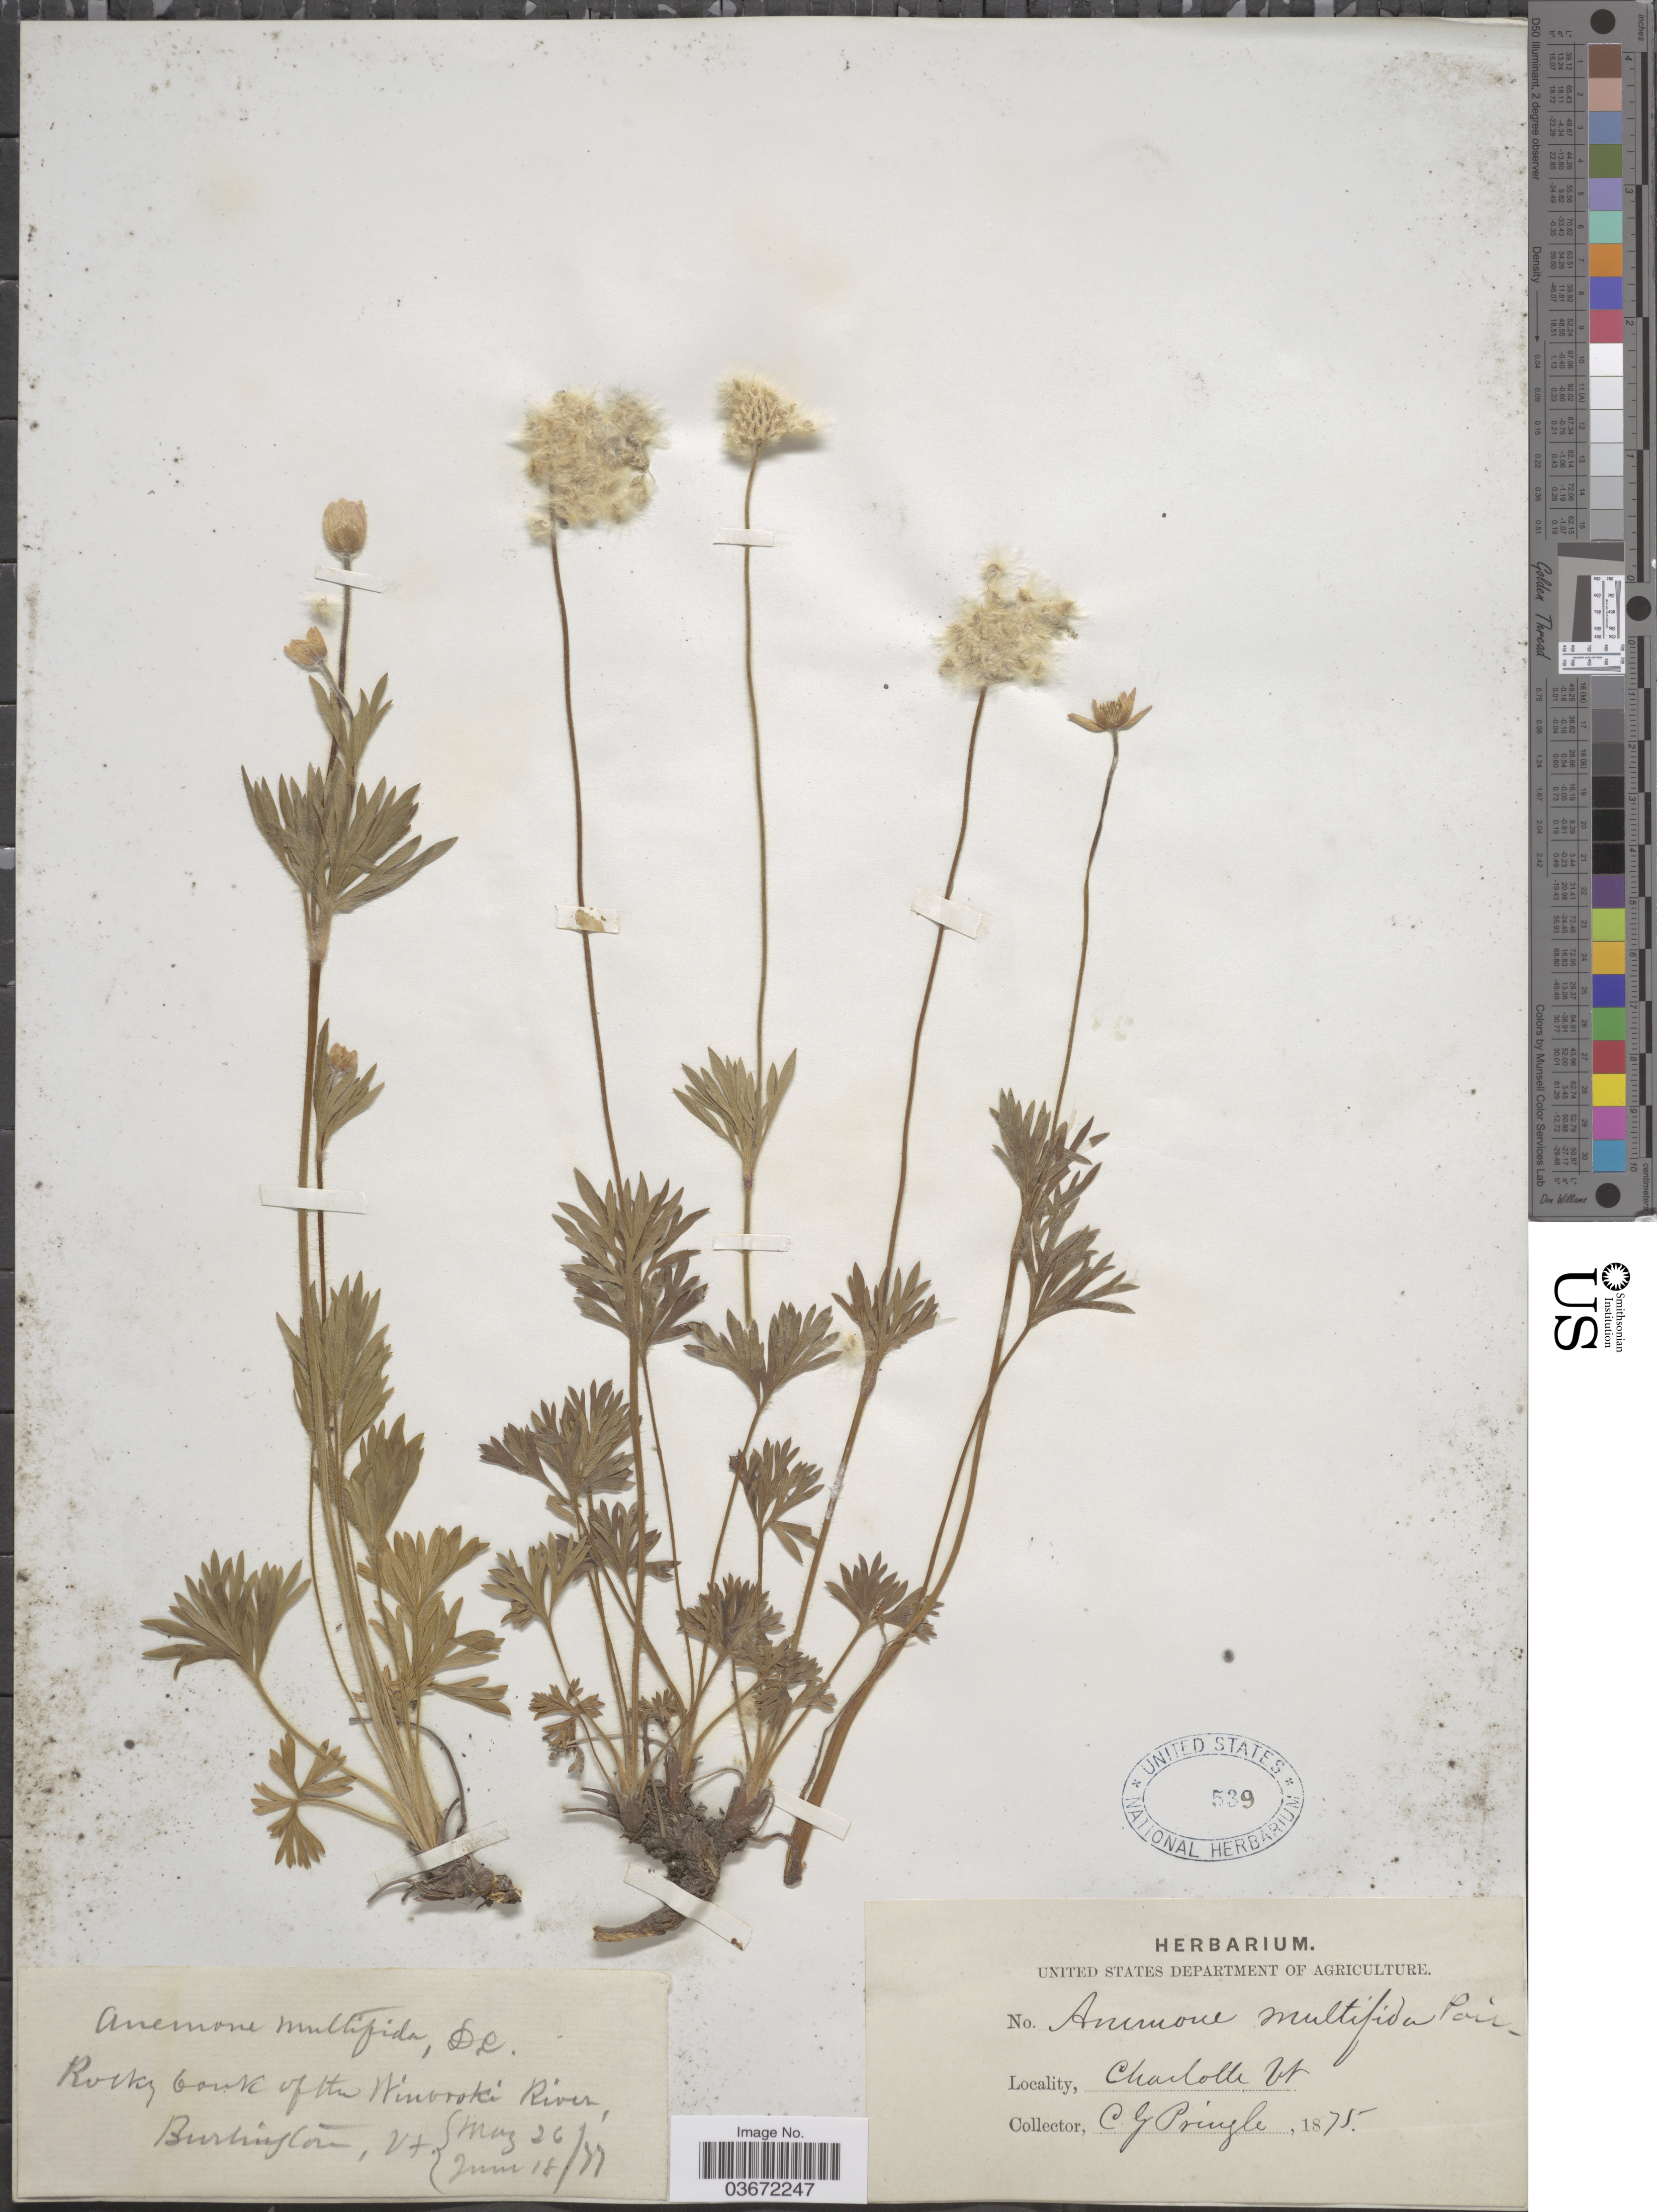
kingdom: Plantae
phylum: Tracheophyta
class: Magnoliopsida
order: Ranunculales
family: Ranunculaceae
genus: Anemone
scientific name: Anemone multifida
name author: Poir.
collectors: C. G. Pringle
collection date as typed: Transcribed d/m/y: 26/5/77 to 18/6/77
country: United States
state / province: Vermont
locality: Rocky bank of the Winooski River, Burlington. Charlotte.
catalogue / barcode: US 539